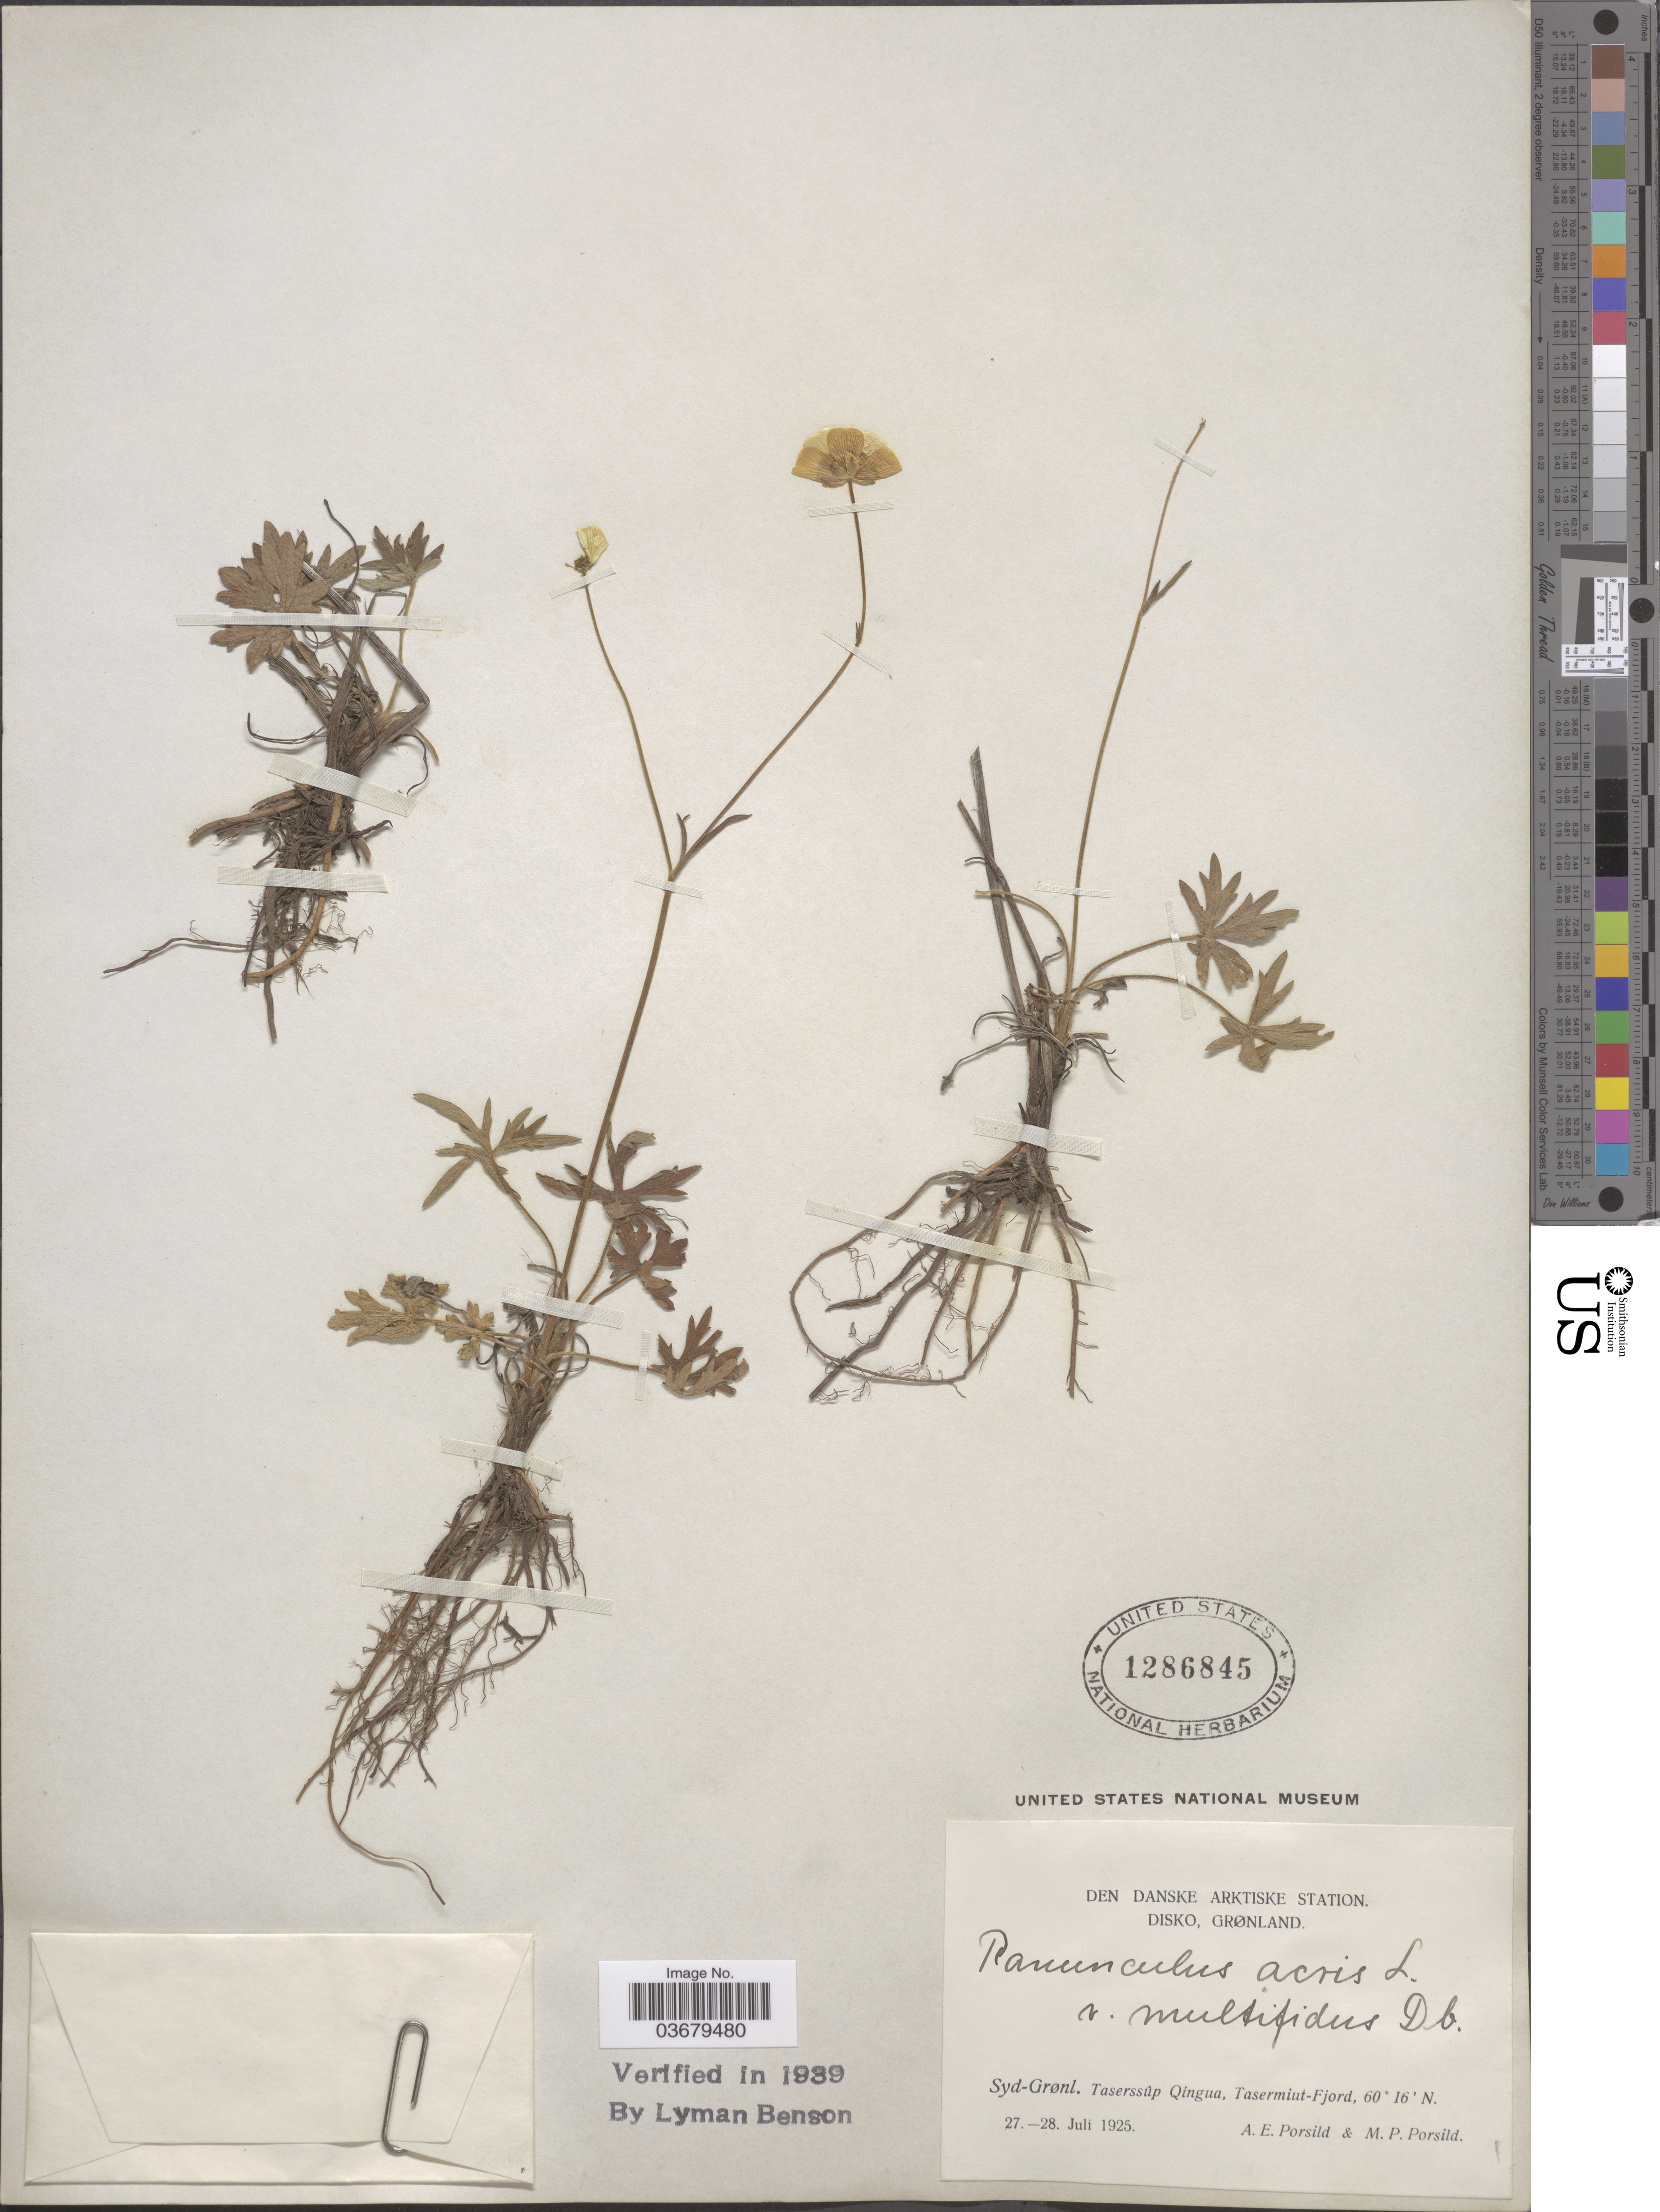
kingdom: Plantae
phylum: Tracheophyta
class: Magnoliopsida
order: Ranunculales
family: Ranunculaceae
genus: Ranunculus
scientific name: Ranunculus acris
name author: L.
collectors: A. E. Porsild & M. P. Porsild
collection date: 1925-07-27/1925-07-28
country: Greenland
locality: Den Danske Artiske Station. Disko, Grønland. Syd-Grønl. Taserssûp Qingua, Tasermint-Fjord.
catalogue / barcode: US 1286845